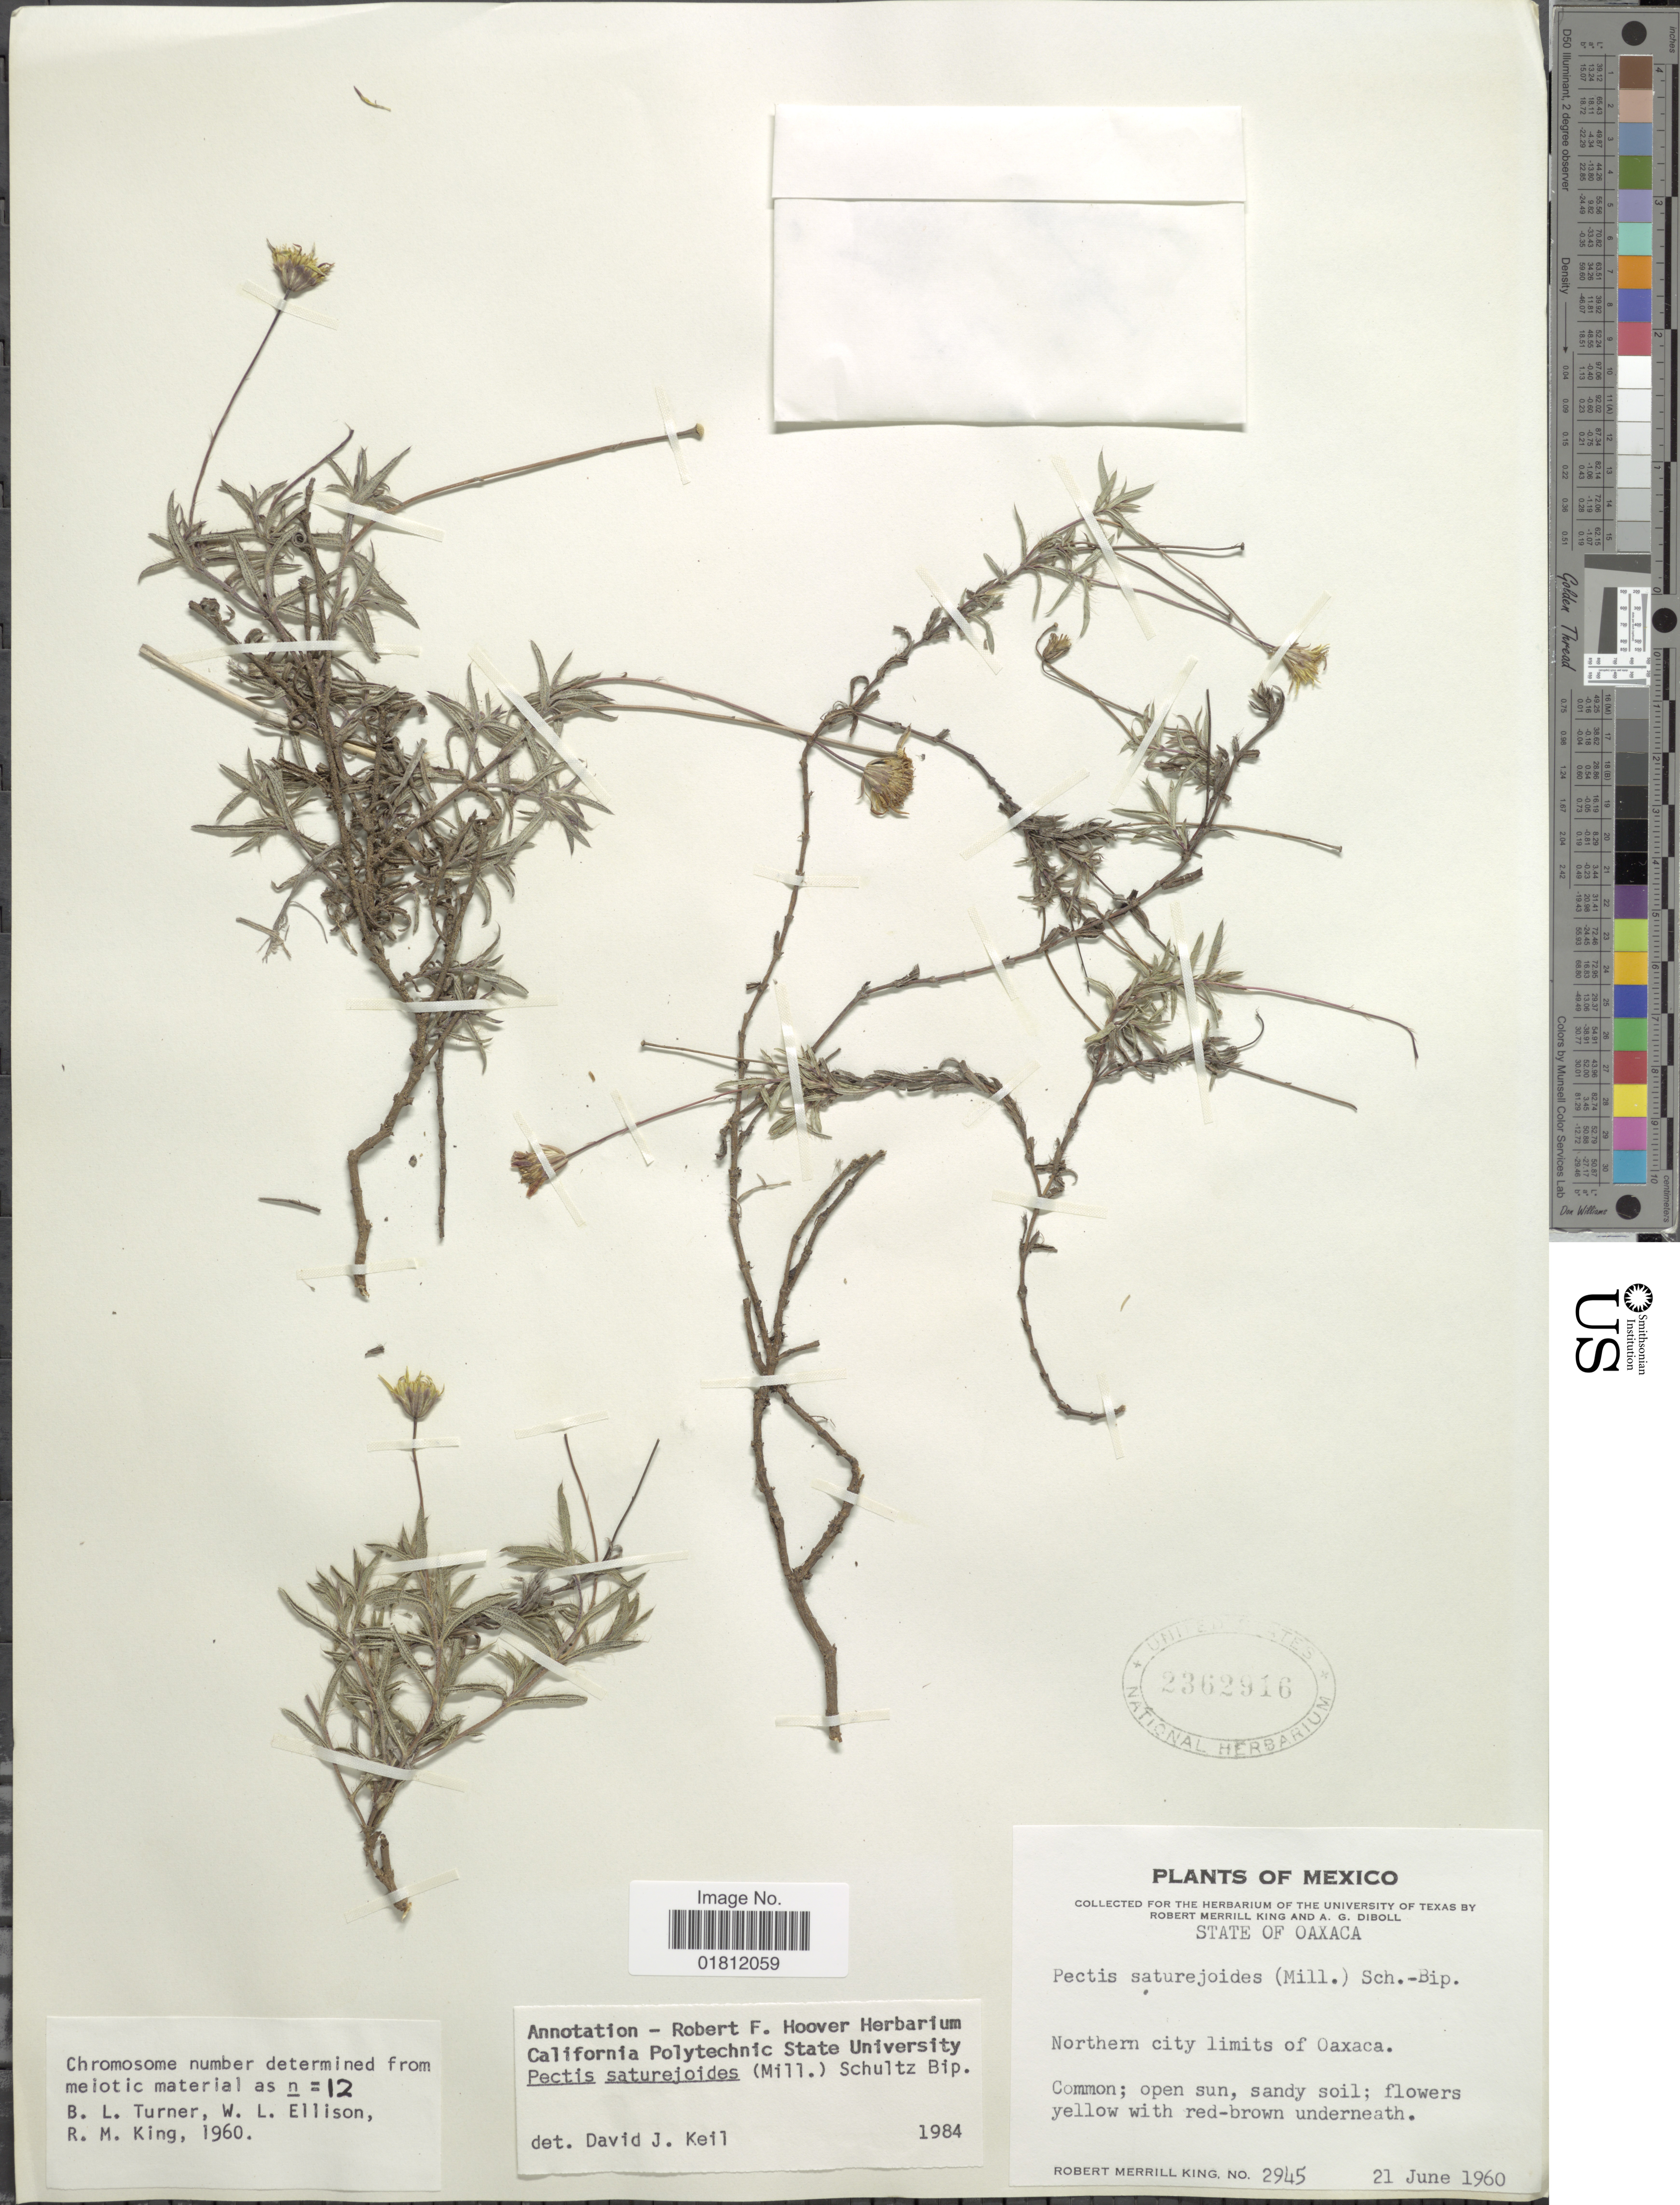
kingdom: Plantae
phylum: Tracheophyta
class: Magnoliopsida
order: Asterales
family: Asteraceae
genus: Pectis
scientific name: Pectis saturejoides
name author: (Mill.) Sch. Bip.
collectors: R. M. King & A. Diboll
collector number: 2945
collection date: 1960-06-21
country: Mexico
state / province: Oaxaca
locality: State of Oaxaca, Northern City limits of Oaxaca.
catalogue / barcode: US 2362916